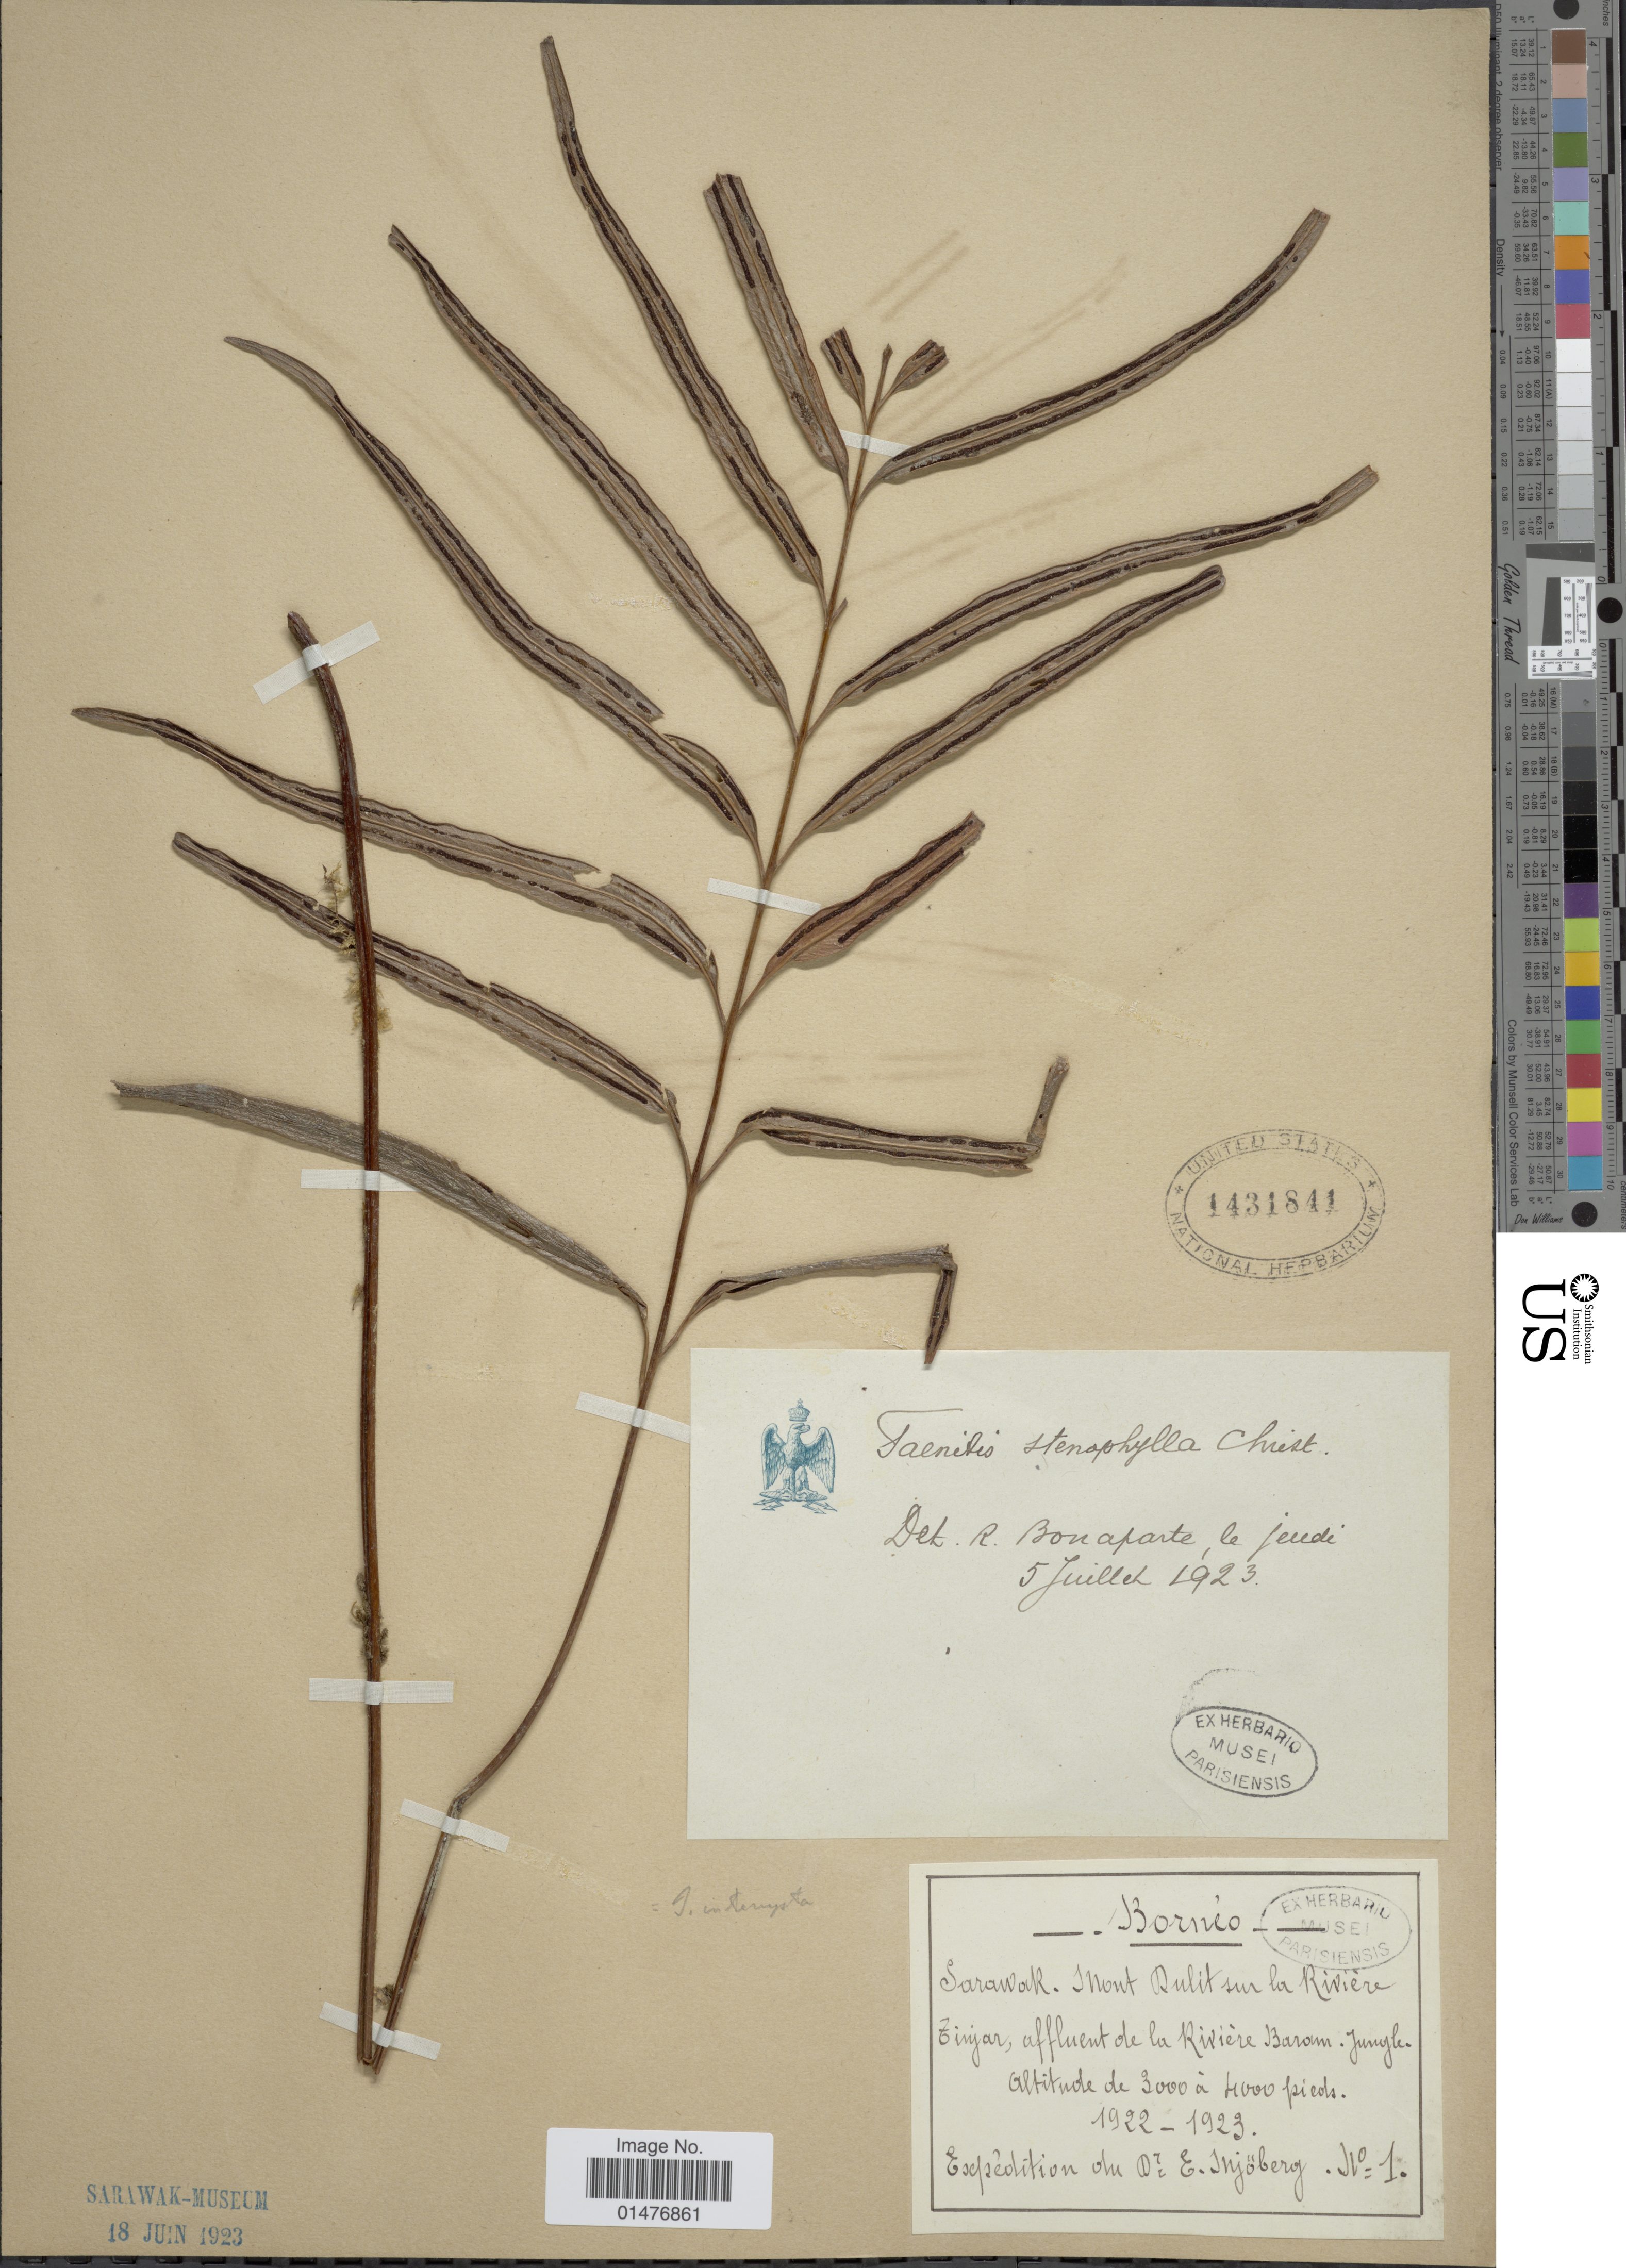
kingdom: Plantae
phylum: Tracheophyta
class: Polypodiopsida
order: Polypodiales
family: Pteridaceae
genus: Taenitis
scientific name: Taenitis interrupta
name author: Hook. & Grev.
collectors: E. Mjoberg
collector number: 1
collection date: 1922/1923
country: Malaysia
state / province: Sarawak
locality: Mont Qulit sur la Riviera Eimjar, affluent de la Riviere Baron jungle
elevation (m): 914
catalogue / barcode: US 1431841